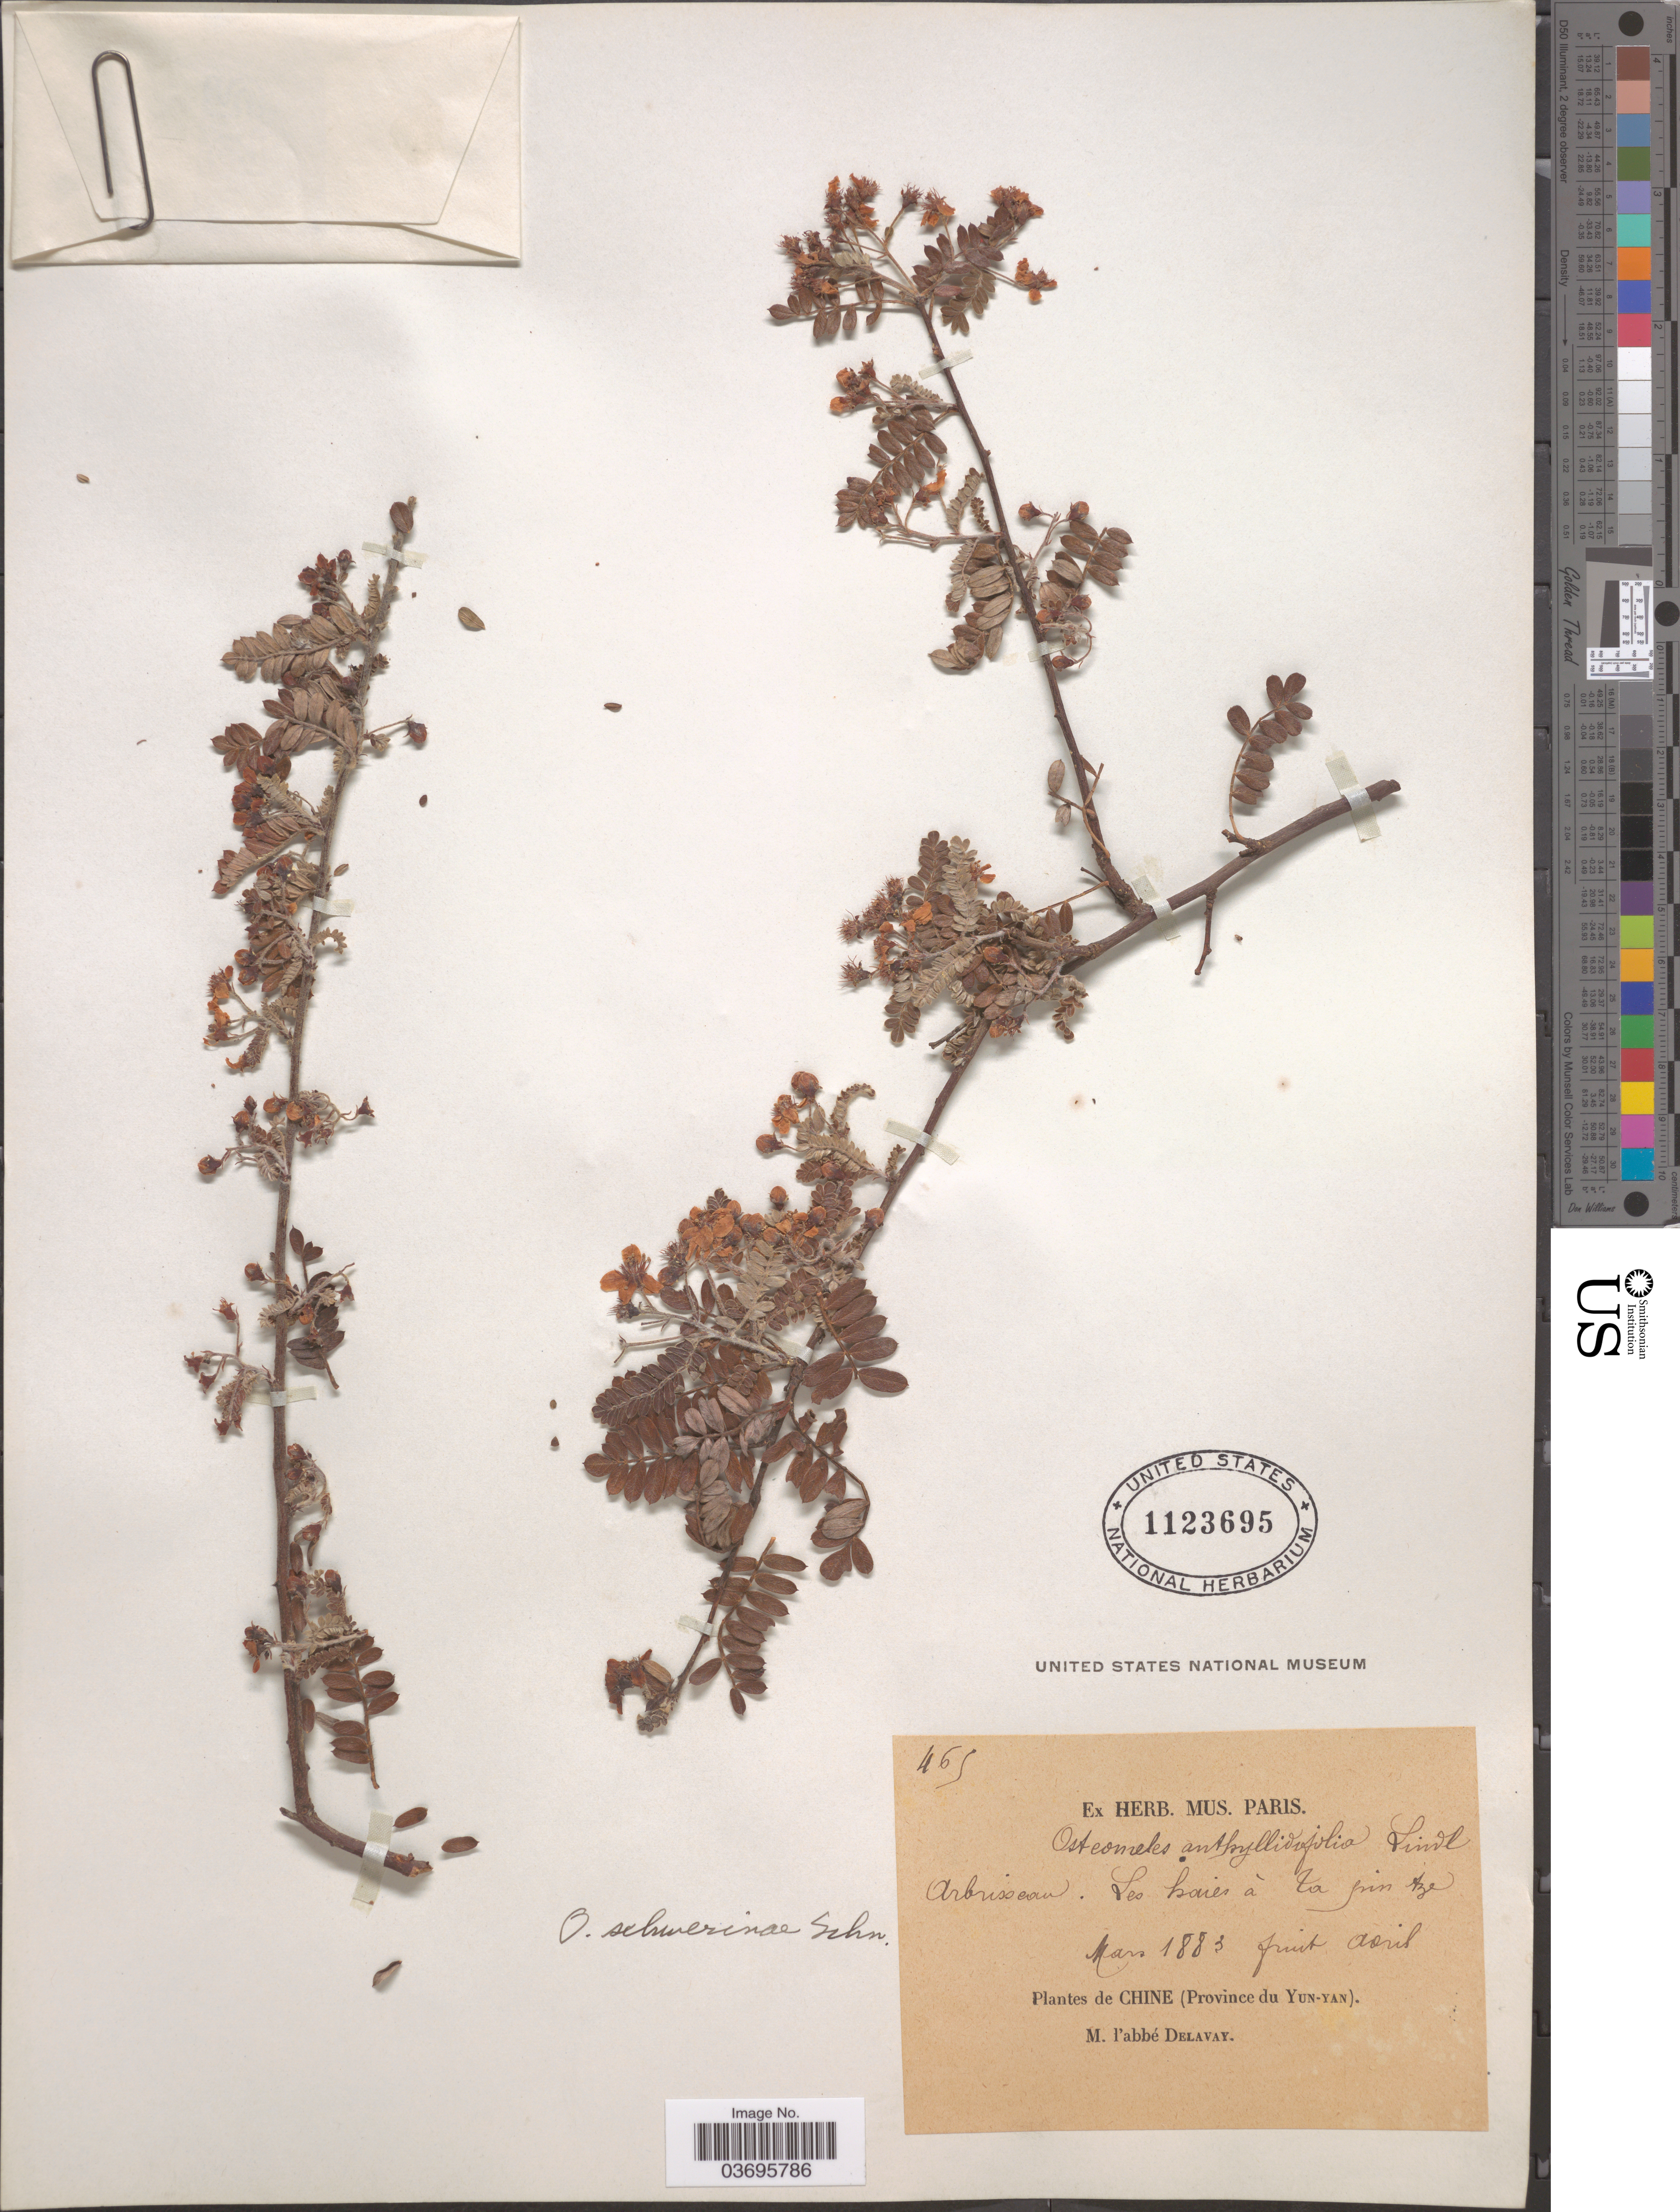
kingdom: Plantae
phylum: Tracheophyta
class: Magnoliopsida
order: Rosales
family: Rosaceae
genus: Osteomeles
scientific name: Osteomeles schwerinae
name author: C.K. Schneid.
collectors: P. Delavay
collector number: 469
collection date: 1883-03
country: China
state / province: Yunnan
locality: Chine (Province du Yun-Yan).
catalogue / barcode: US 1123695